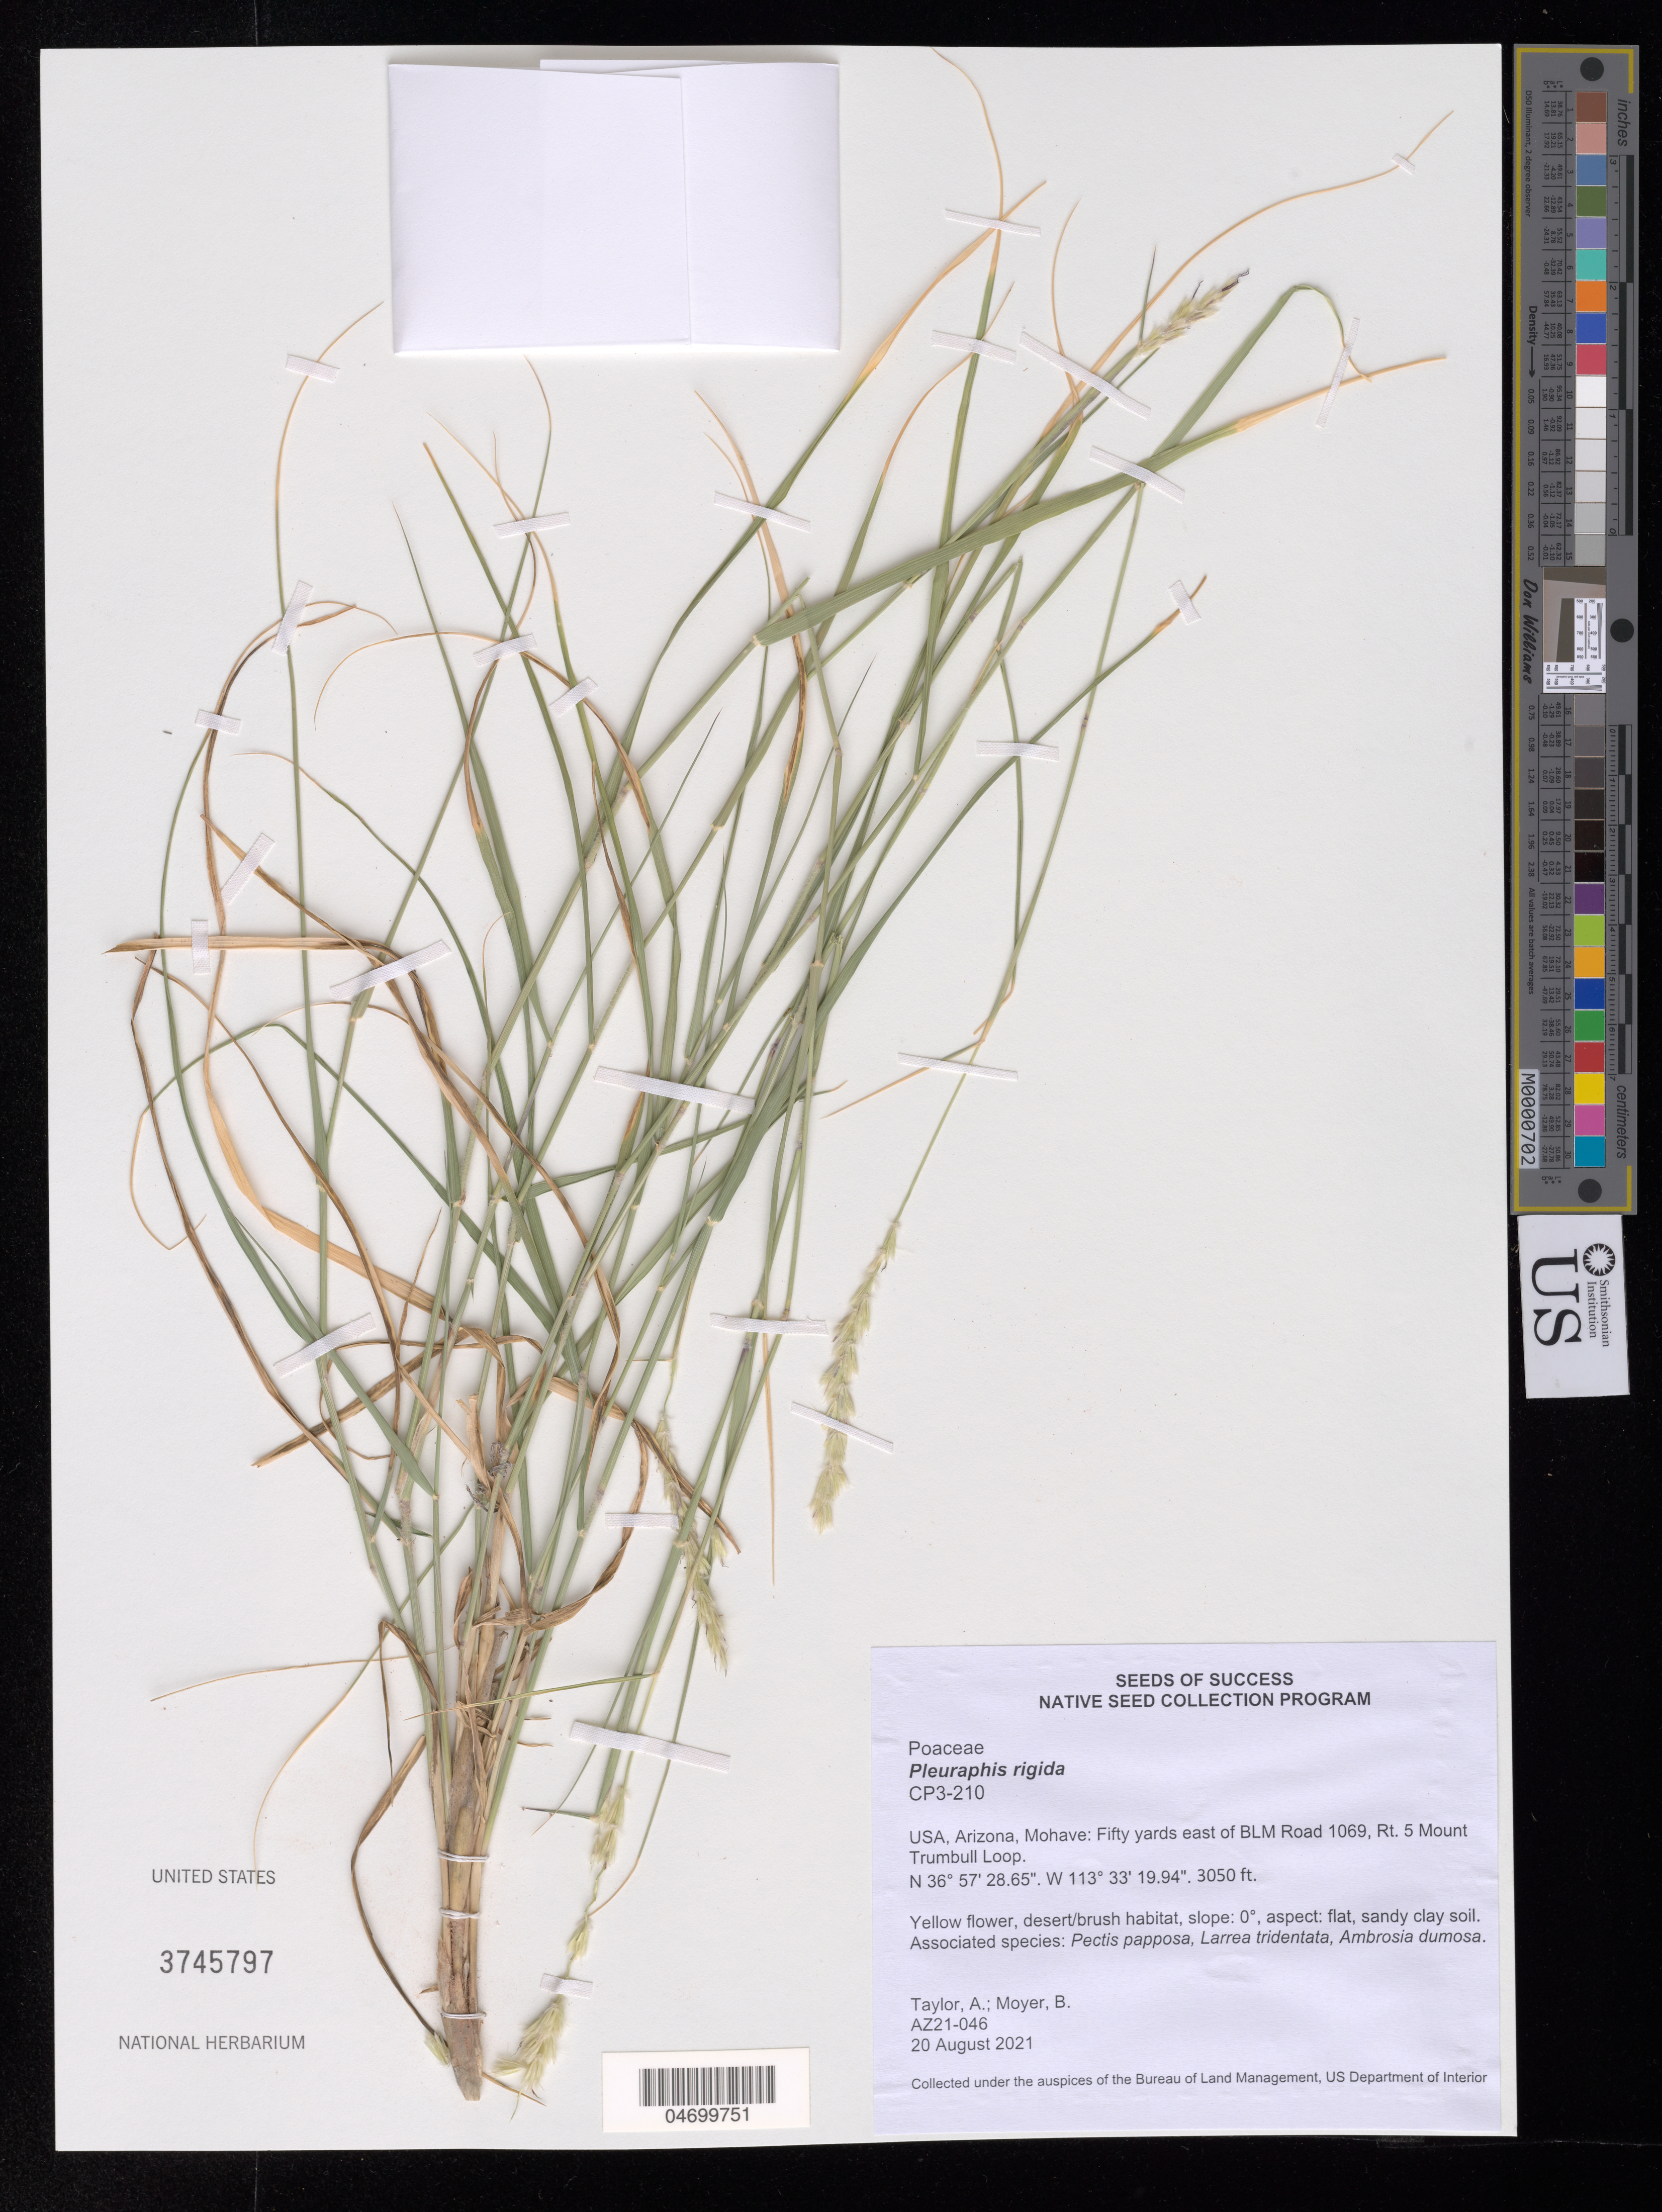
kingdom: Plantae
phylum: Tracheophyta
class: Liliopsida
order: Poales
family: Poaceae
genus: Pleuraphis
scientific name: Pleuraphis rigida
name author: Thurb. in S. Watson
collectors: A. Taylor & B. Moyer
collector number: CP3-210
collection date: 2021-08-20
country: United States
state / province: Arizona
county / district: Mohave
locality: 50 yards E of BLM Road 1069, Rt. 5 Mount Trumbull Loop.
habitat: Flat, Sandy clay soil. Desert/brush habitat. With Pectis papposa, Larrea tridentata, Ambrosia dumosa.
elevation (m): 930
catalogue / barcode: US 3745797